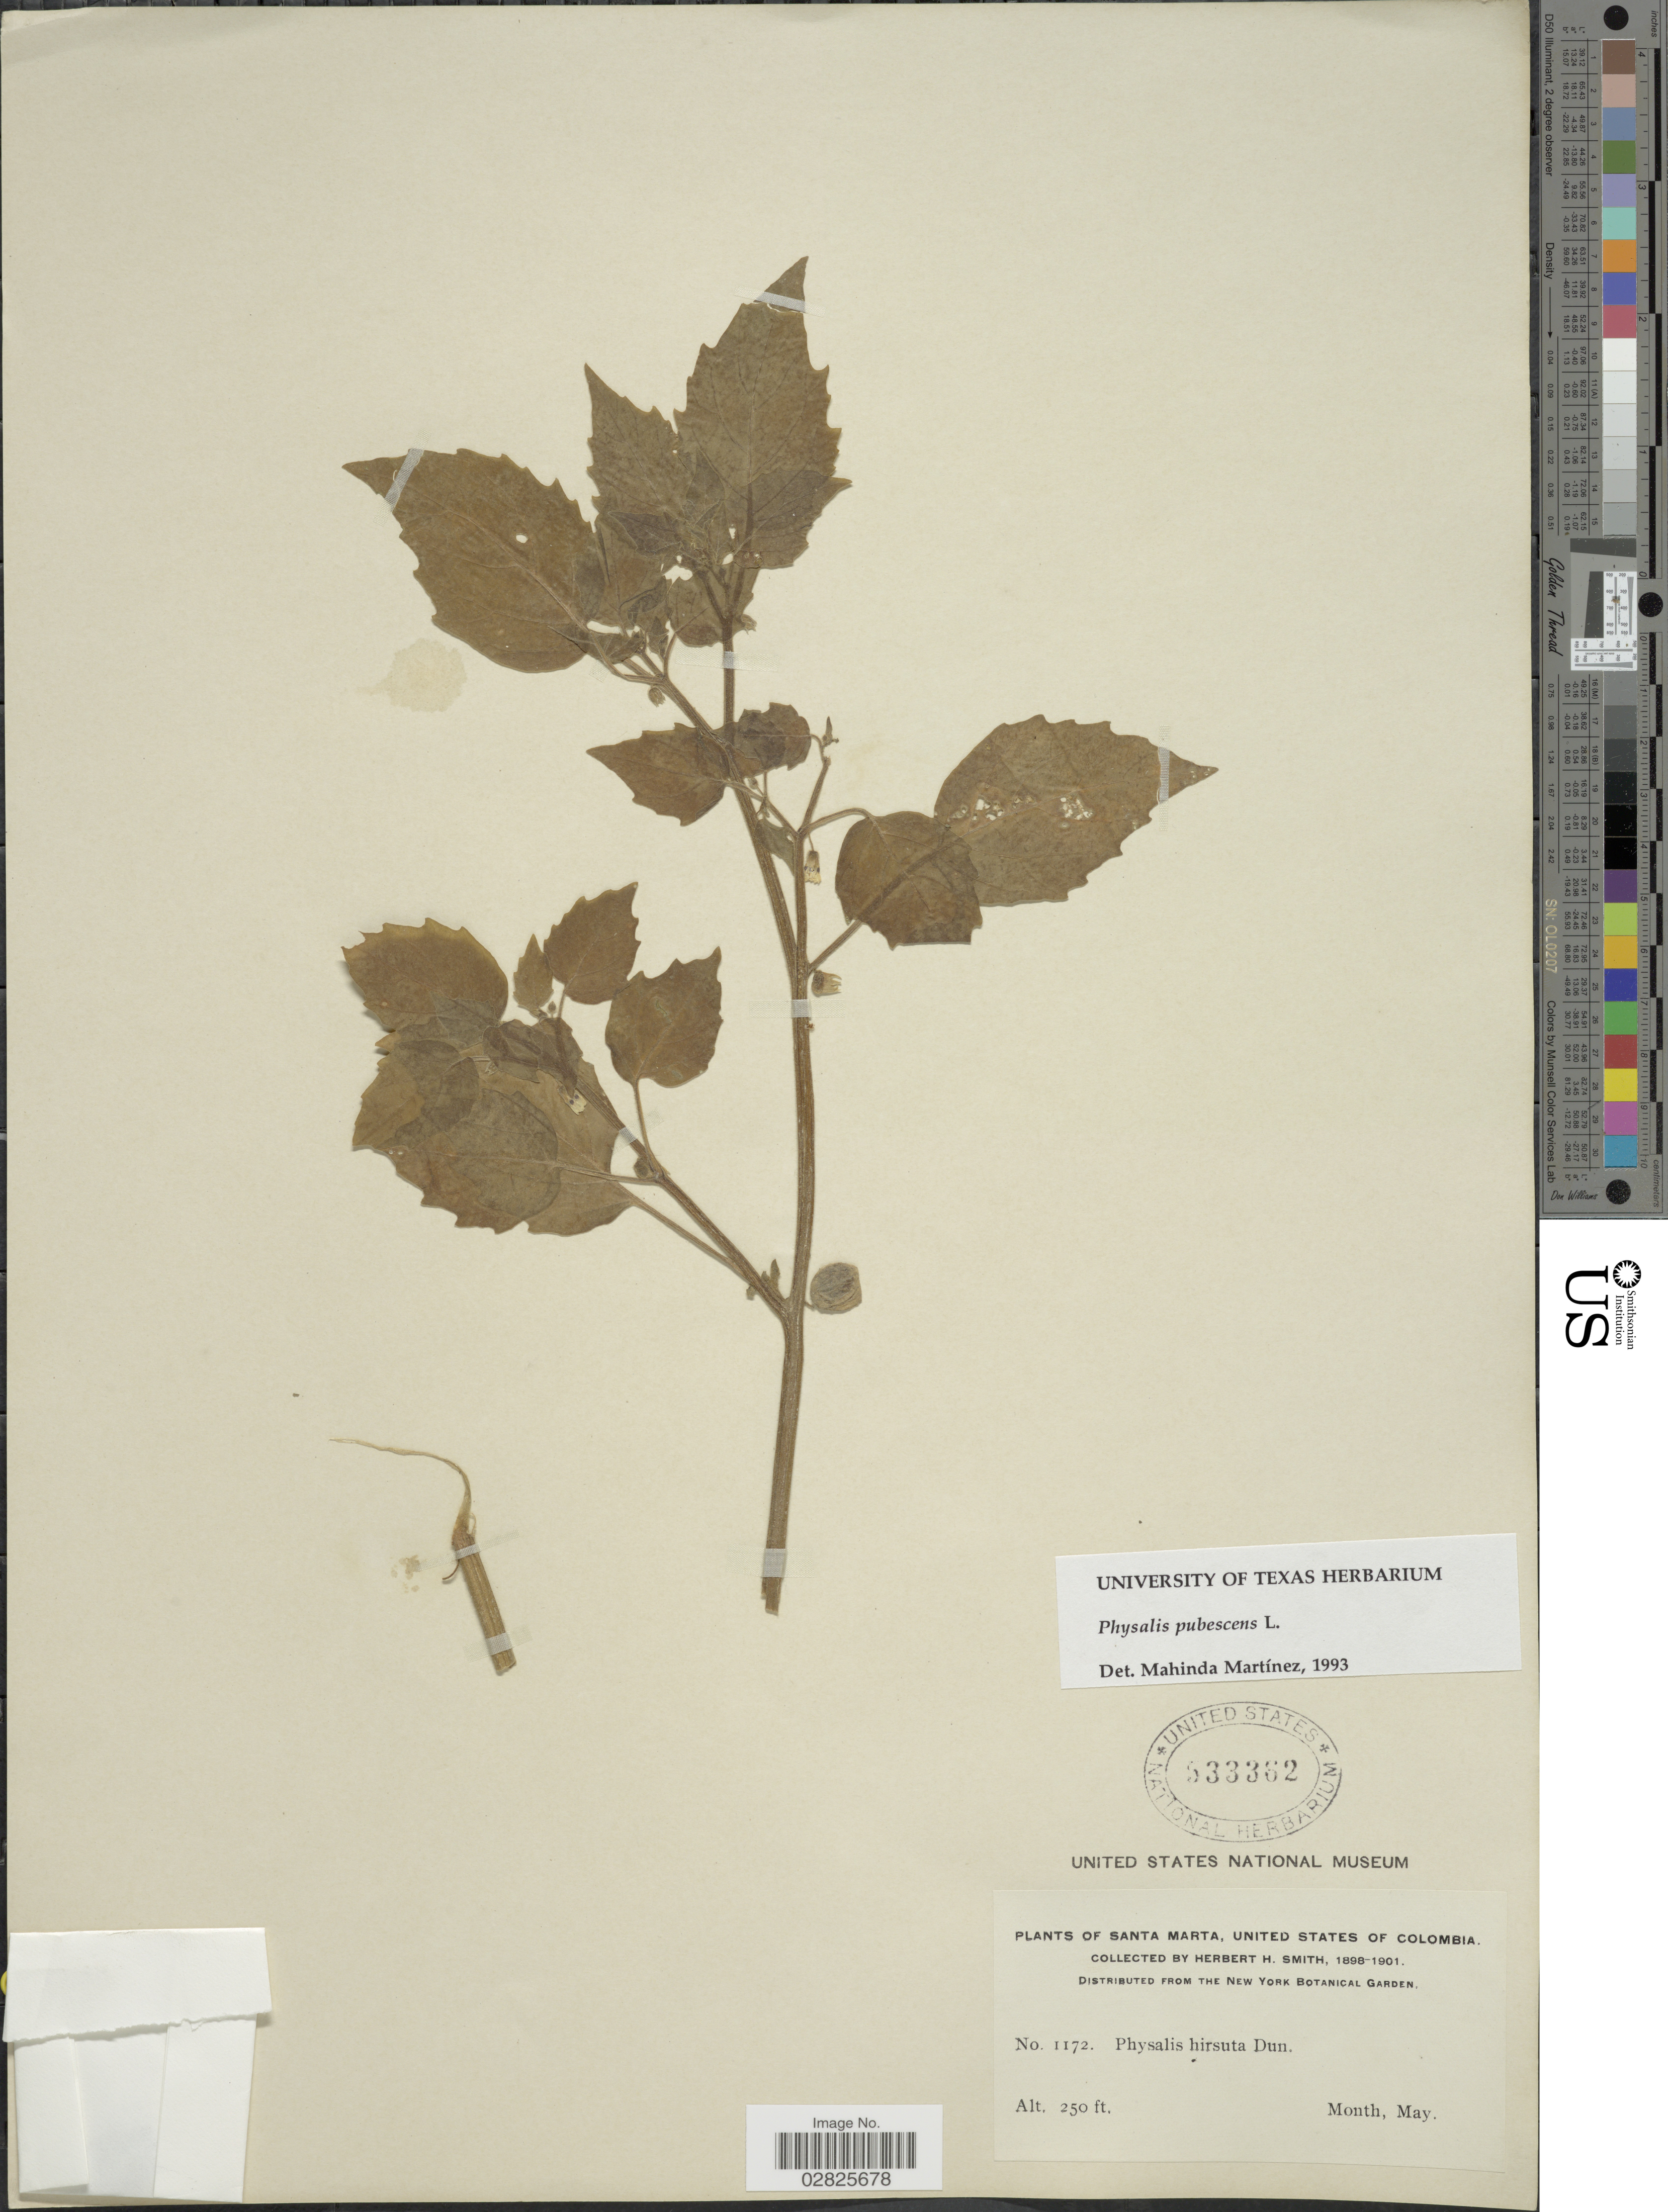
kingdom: Plantae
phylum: Tracheophyta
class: Magnoliopsida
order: Solanales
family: Solanaceae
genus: Physalis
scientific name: Physalis pubescens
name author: L.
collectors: Herbert H. Smith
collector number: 1172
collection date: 1898-05/1901-05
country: Colombia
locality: Santa Marta, United States of Colombia.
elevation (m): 76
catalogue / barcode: US 533362